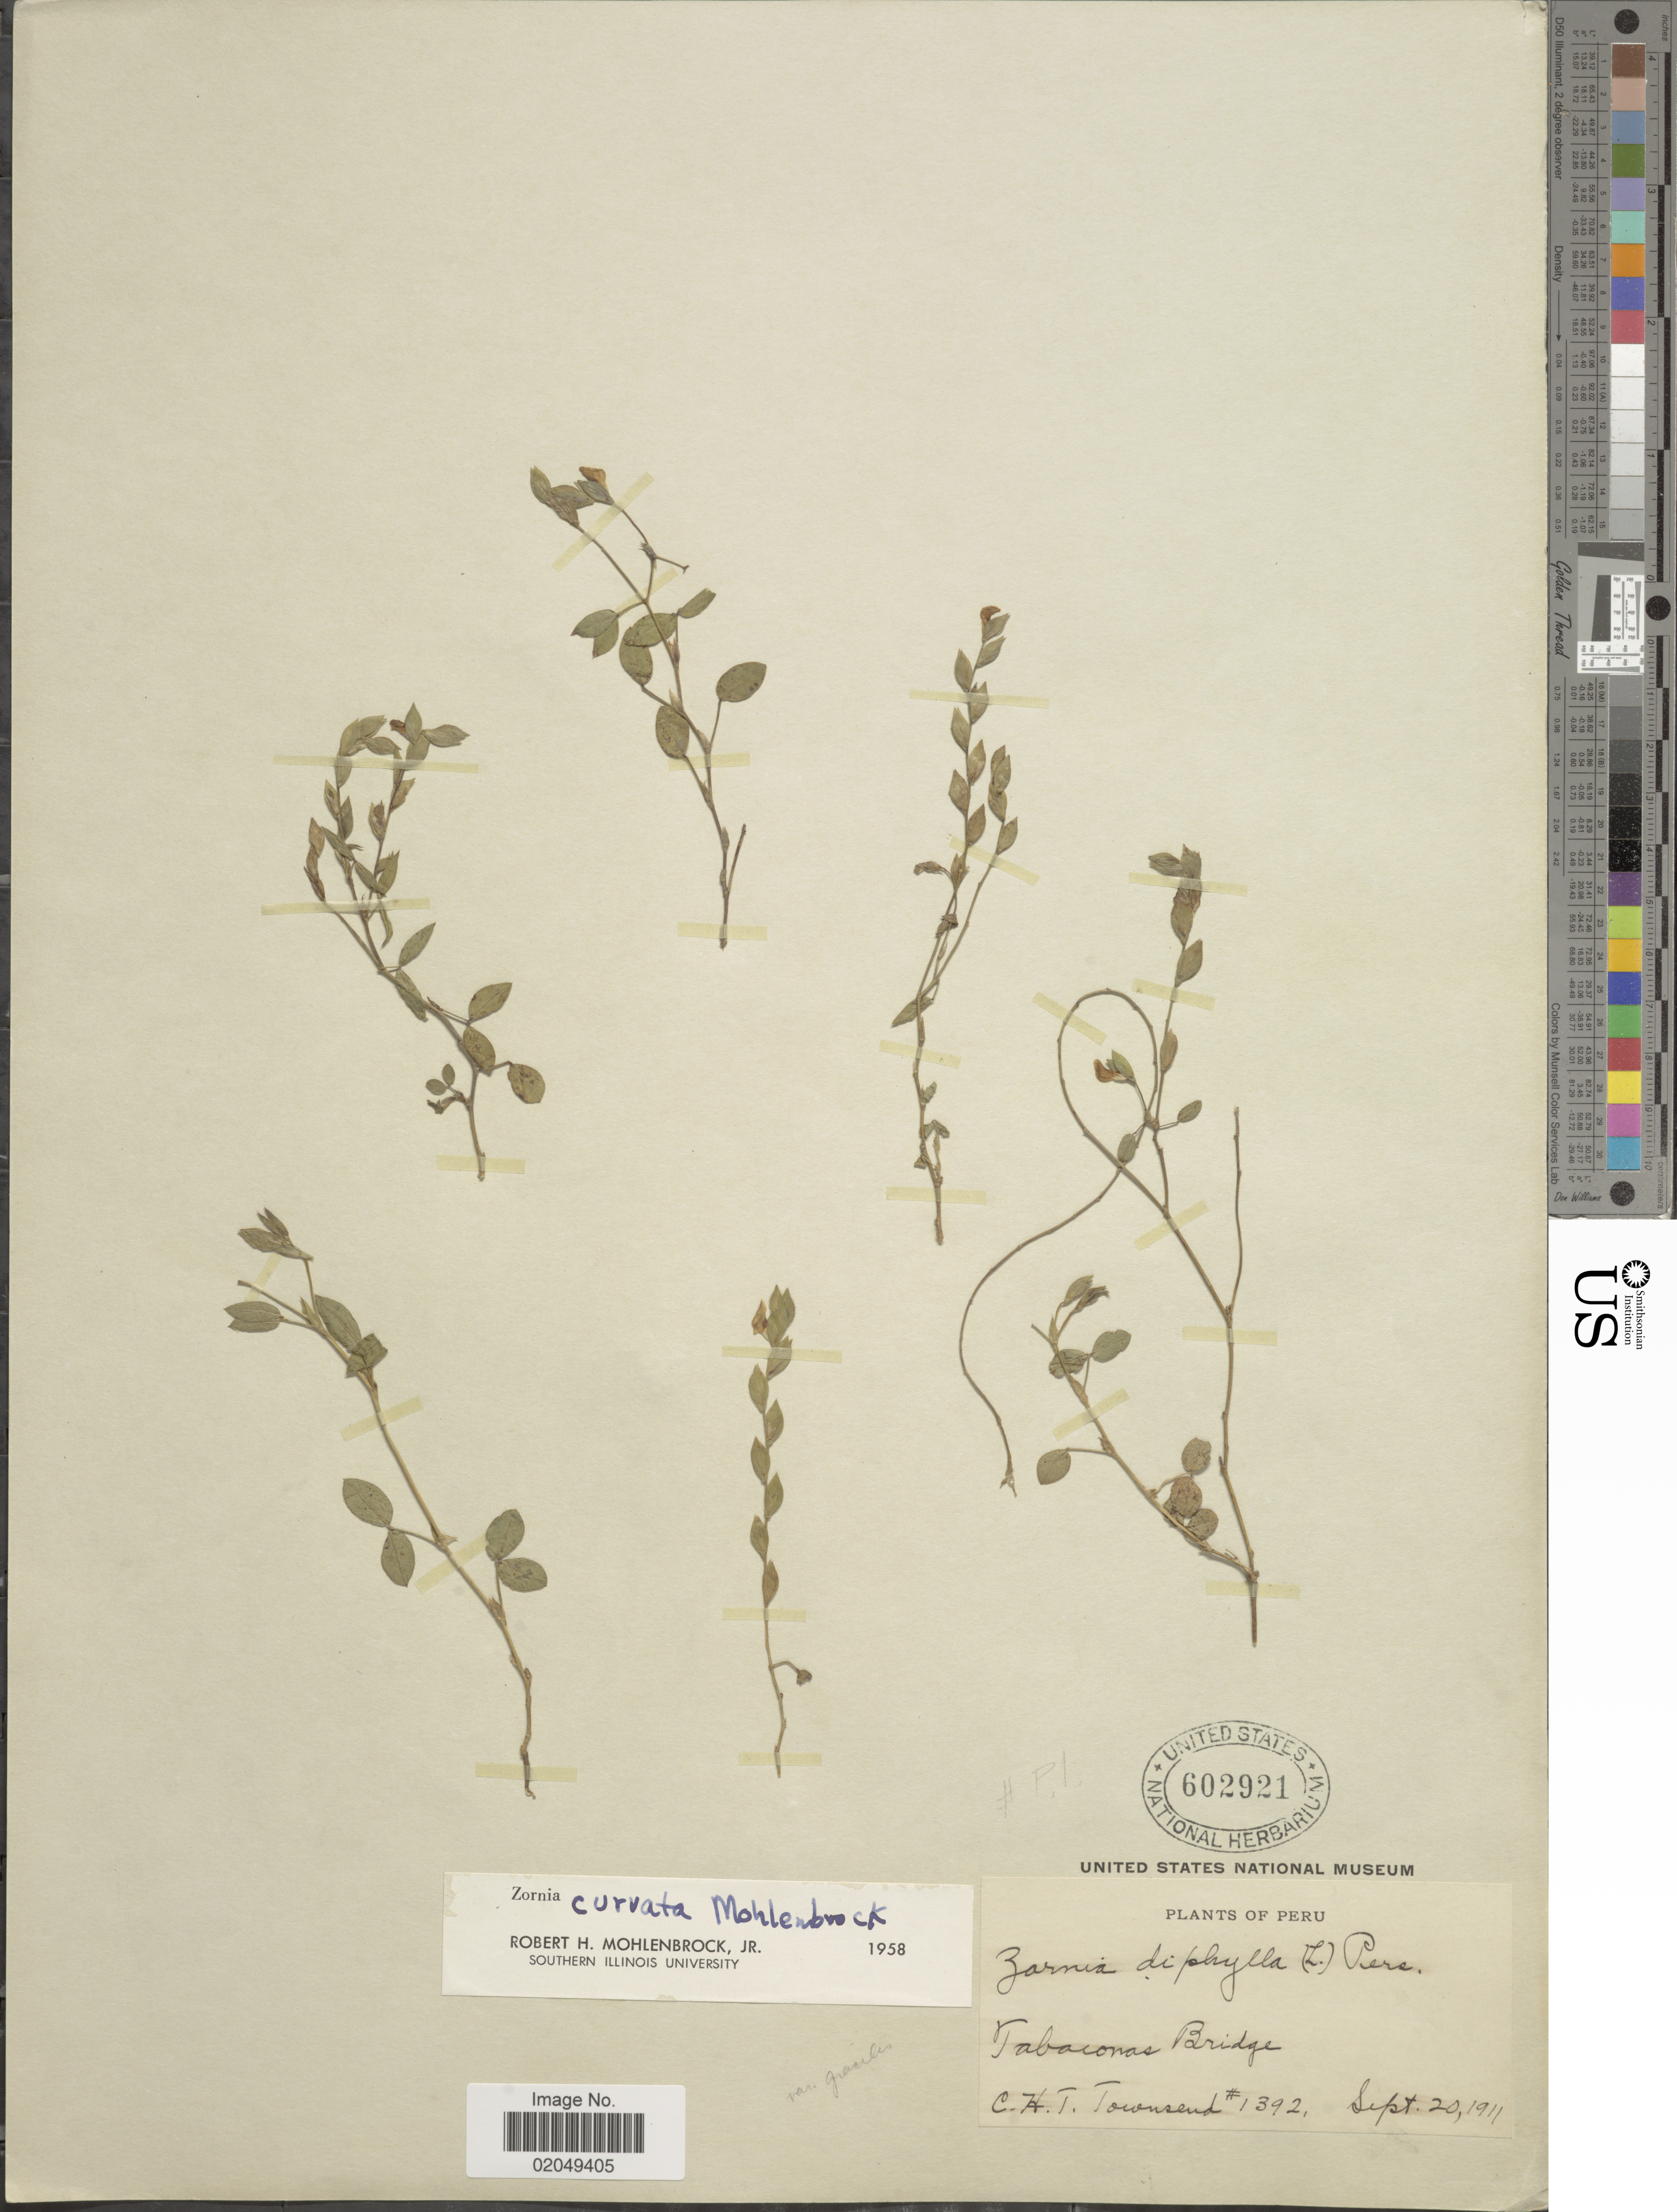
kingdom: Plantae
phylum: Tracheophyta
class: Magnoliopsida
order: Fabales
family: Fabaceae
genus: Zornia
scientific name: Zornia curvata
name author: Mohlenbr.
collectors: C. H. T. Townsend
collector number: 1392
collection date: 1911-09-20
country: Peru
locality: Tabaconas Bridge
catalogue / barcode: US 602921